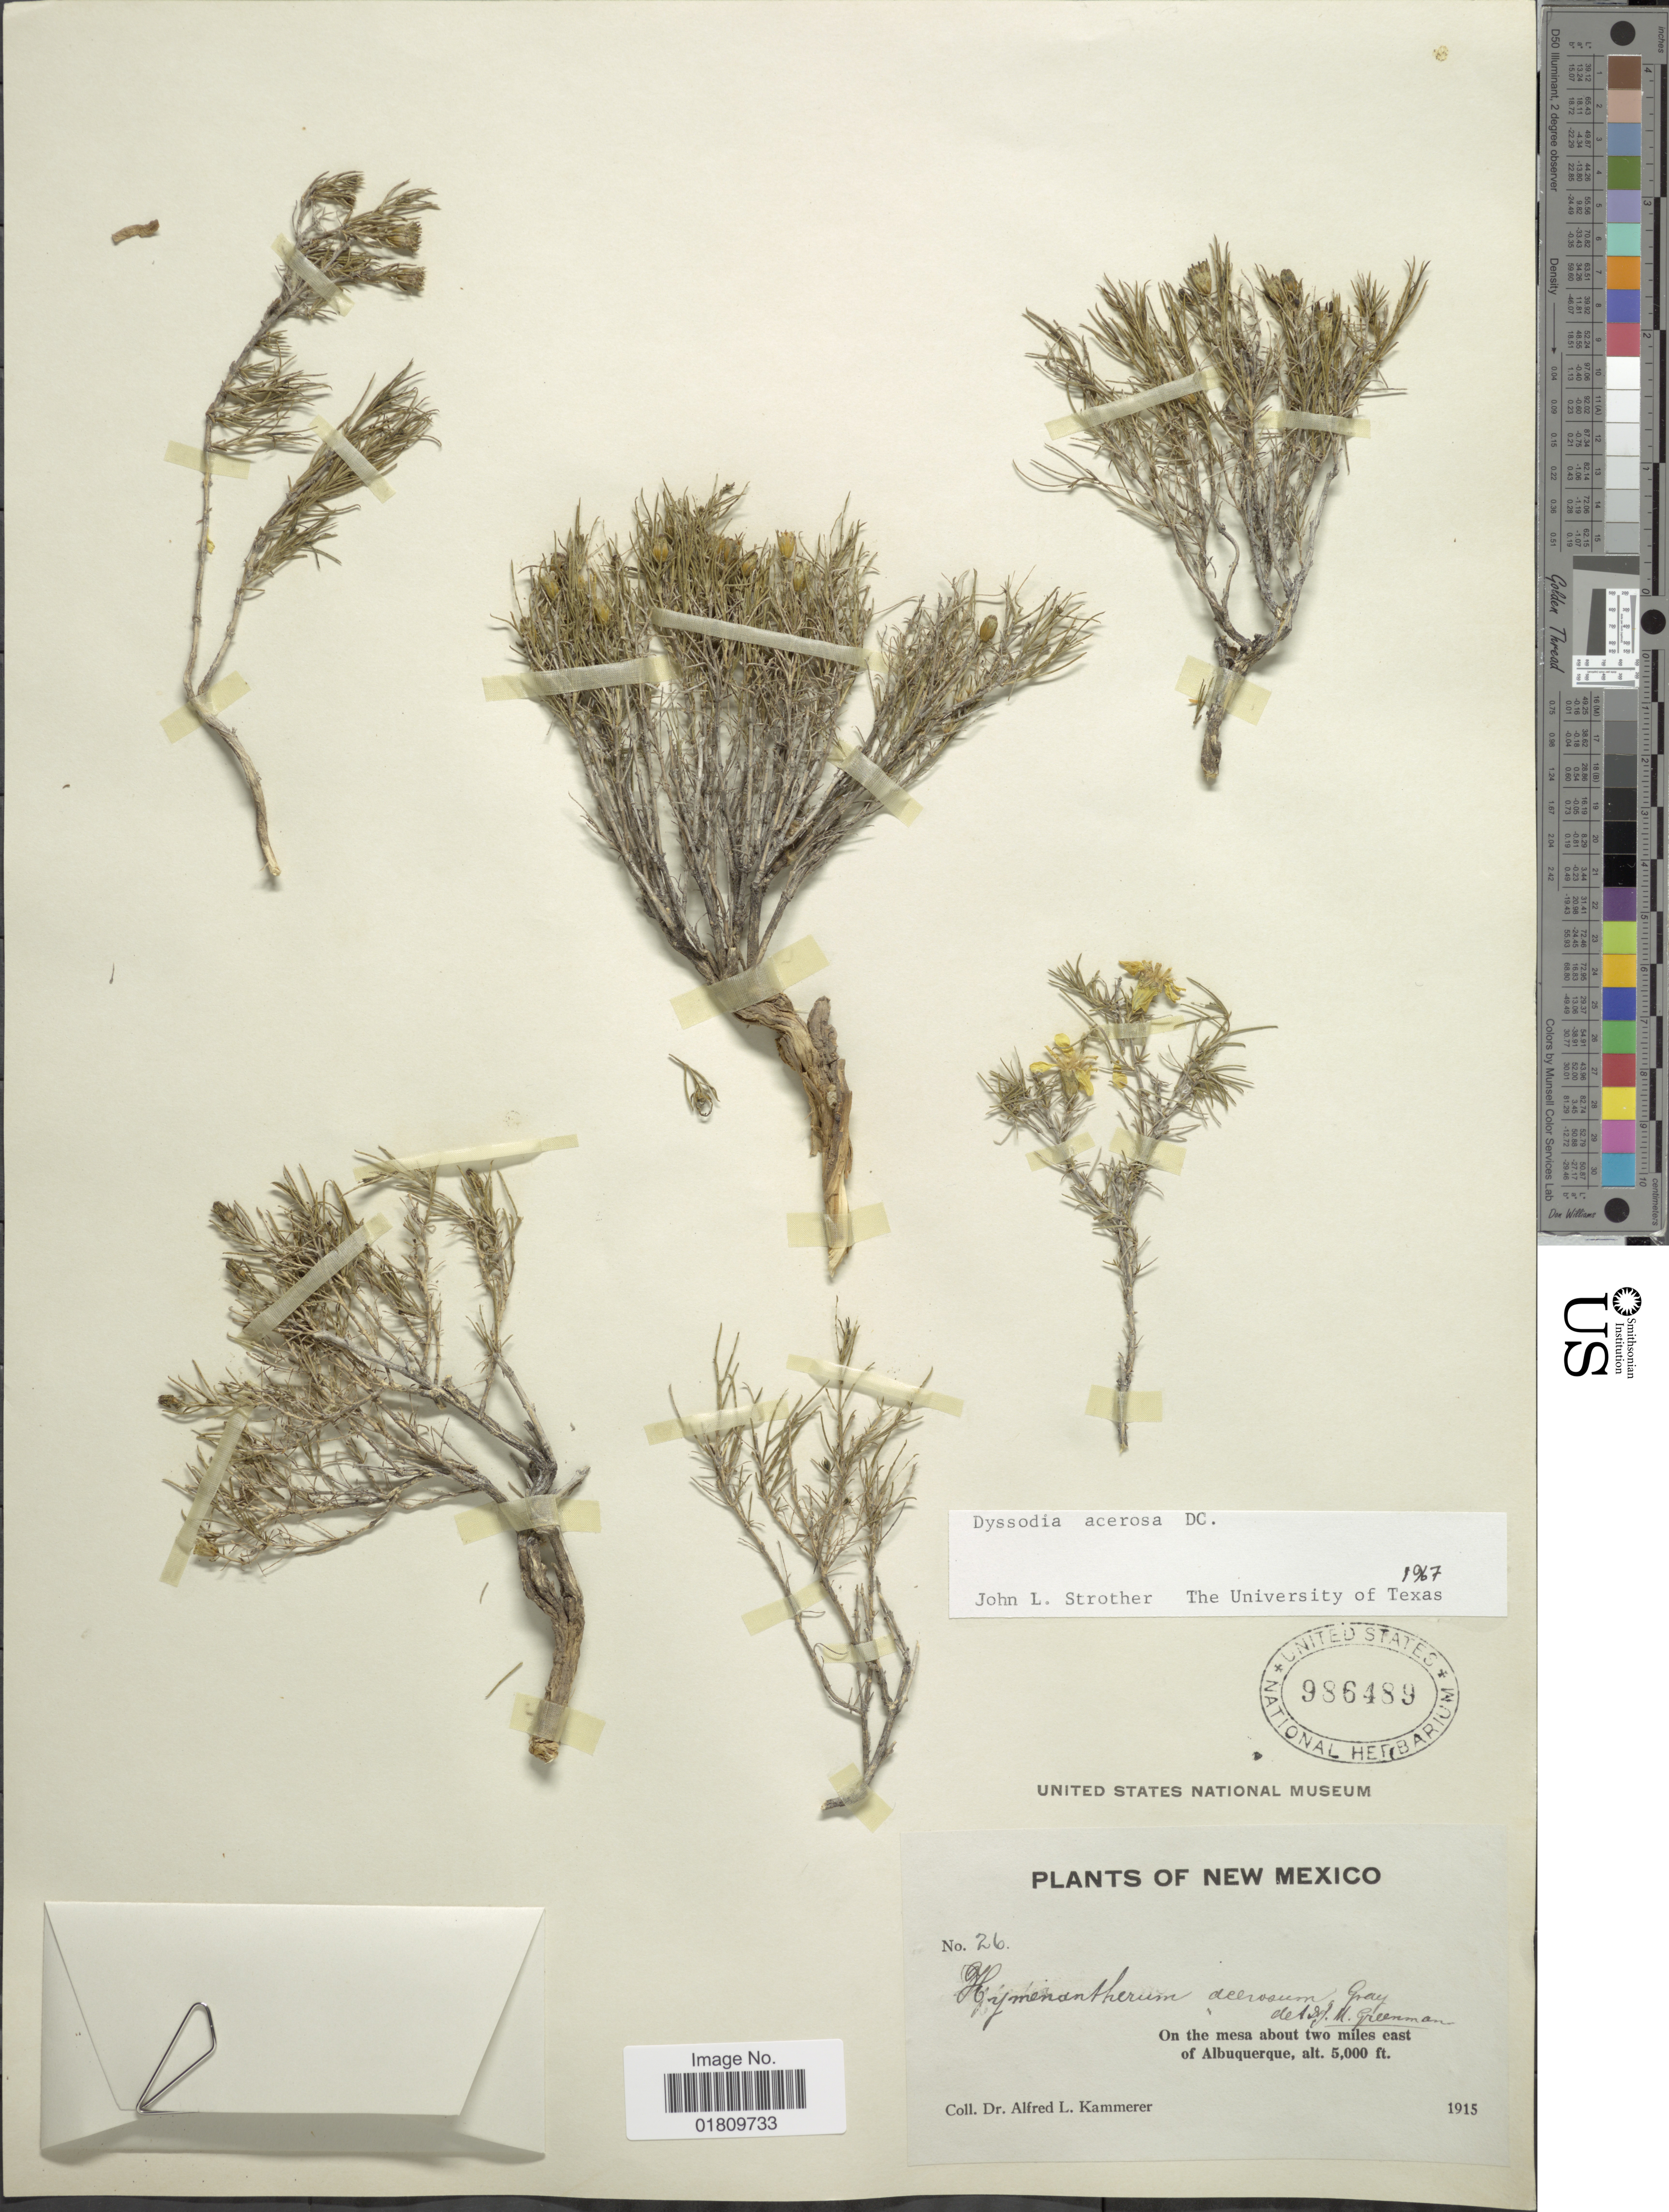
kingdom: Plantae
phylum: Tracheophyta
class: Magnoliopsida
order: Asterales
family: Asteraceae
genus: Thymophylla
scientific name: Thymophylla acerosa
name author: (DC.) Strother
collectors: A. Kammerer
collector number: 26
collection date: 1915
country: United States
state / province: New Mexico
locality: On the mesa about two miles east of Albuquerque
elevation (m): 1524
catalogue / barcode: US 986489